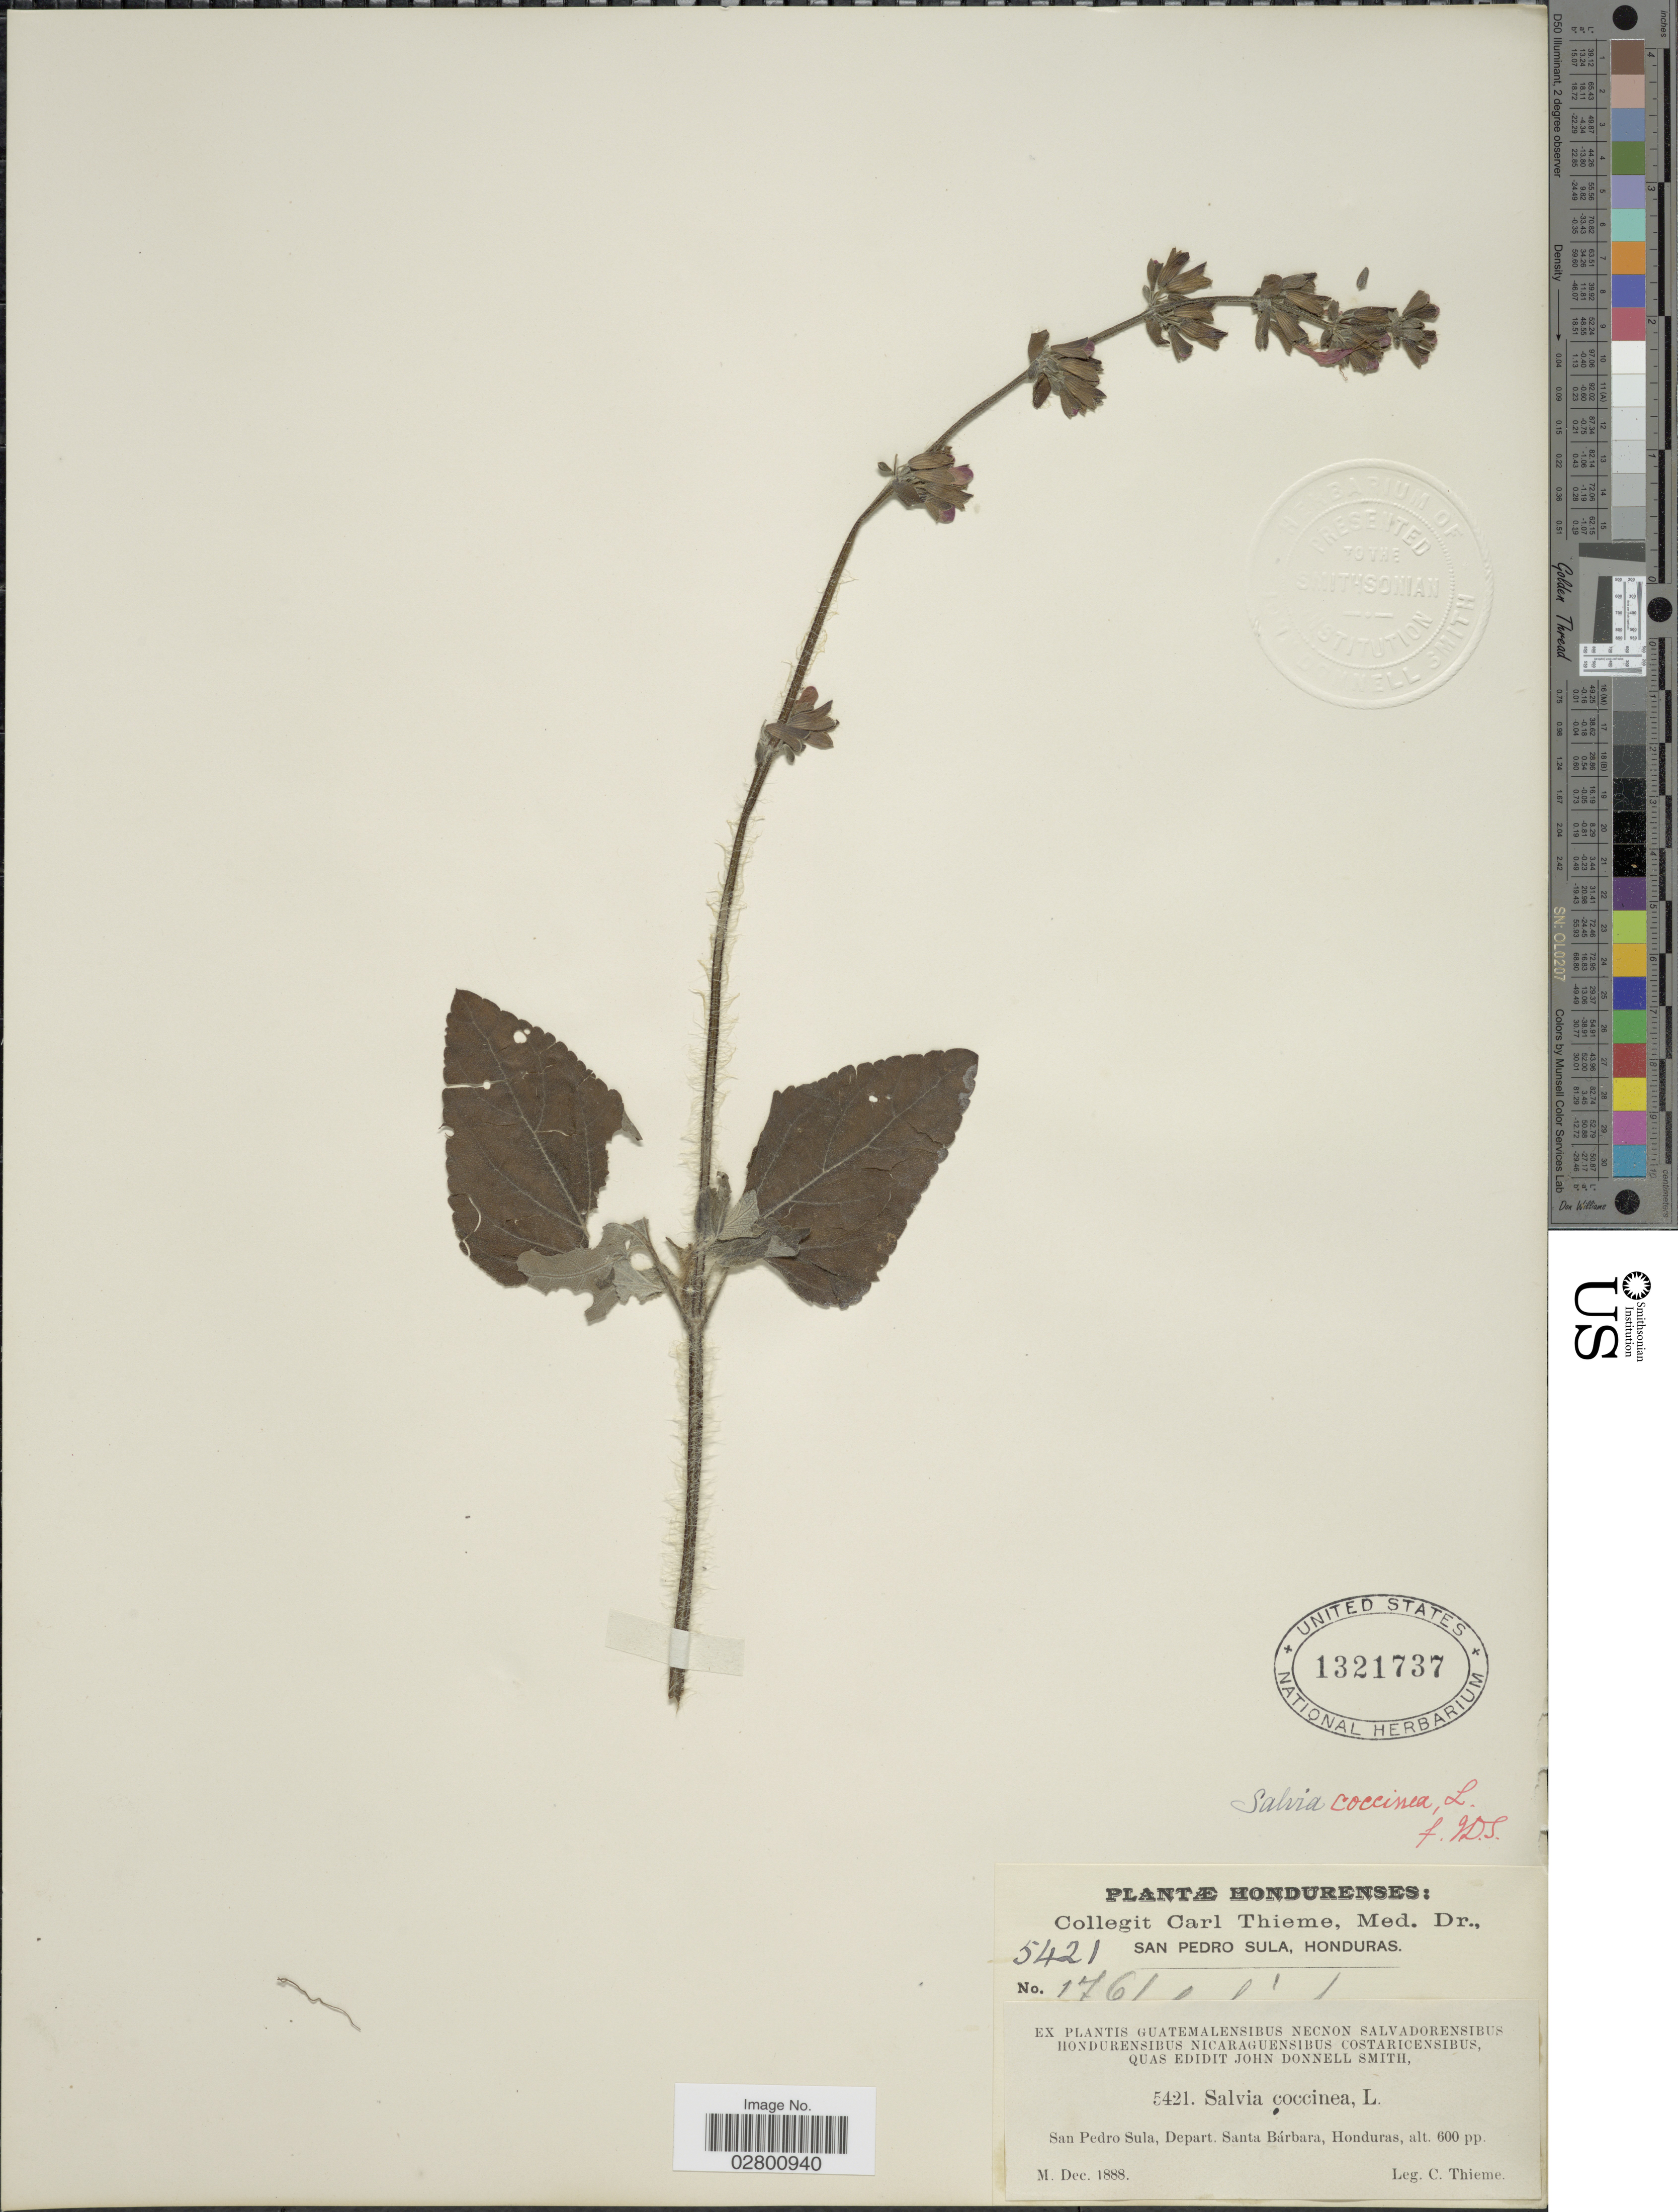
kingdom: Plantae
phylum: Tracheophyta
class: Magnoliopsida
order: Lamiales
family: Lamiaceae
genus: Salvia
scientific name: Salvia coccinea 'Naples Lavender'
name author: L. f. ex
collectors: C. Thieme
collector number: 5421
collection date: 1888-12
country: Honduras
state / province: Santa Bárbara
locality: San Pedro Sula, Depart. Santa Bárbara.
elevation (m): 183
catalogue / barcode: US 1321737